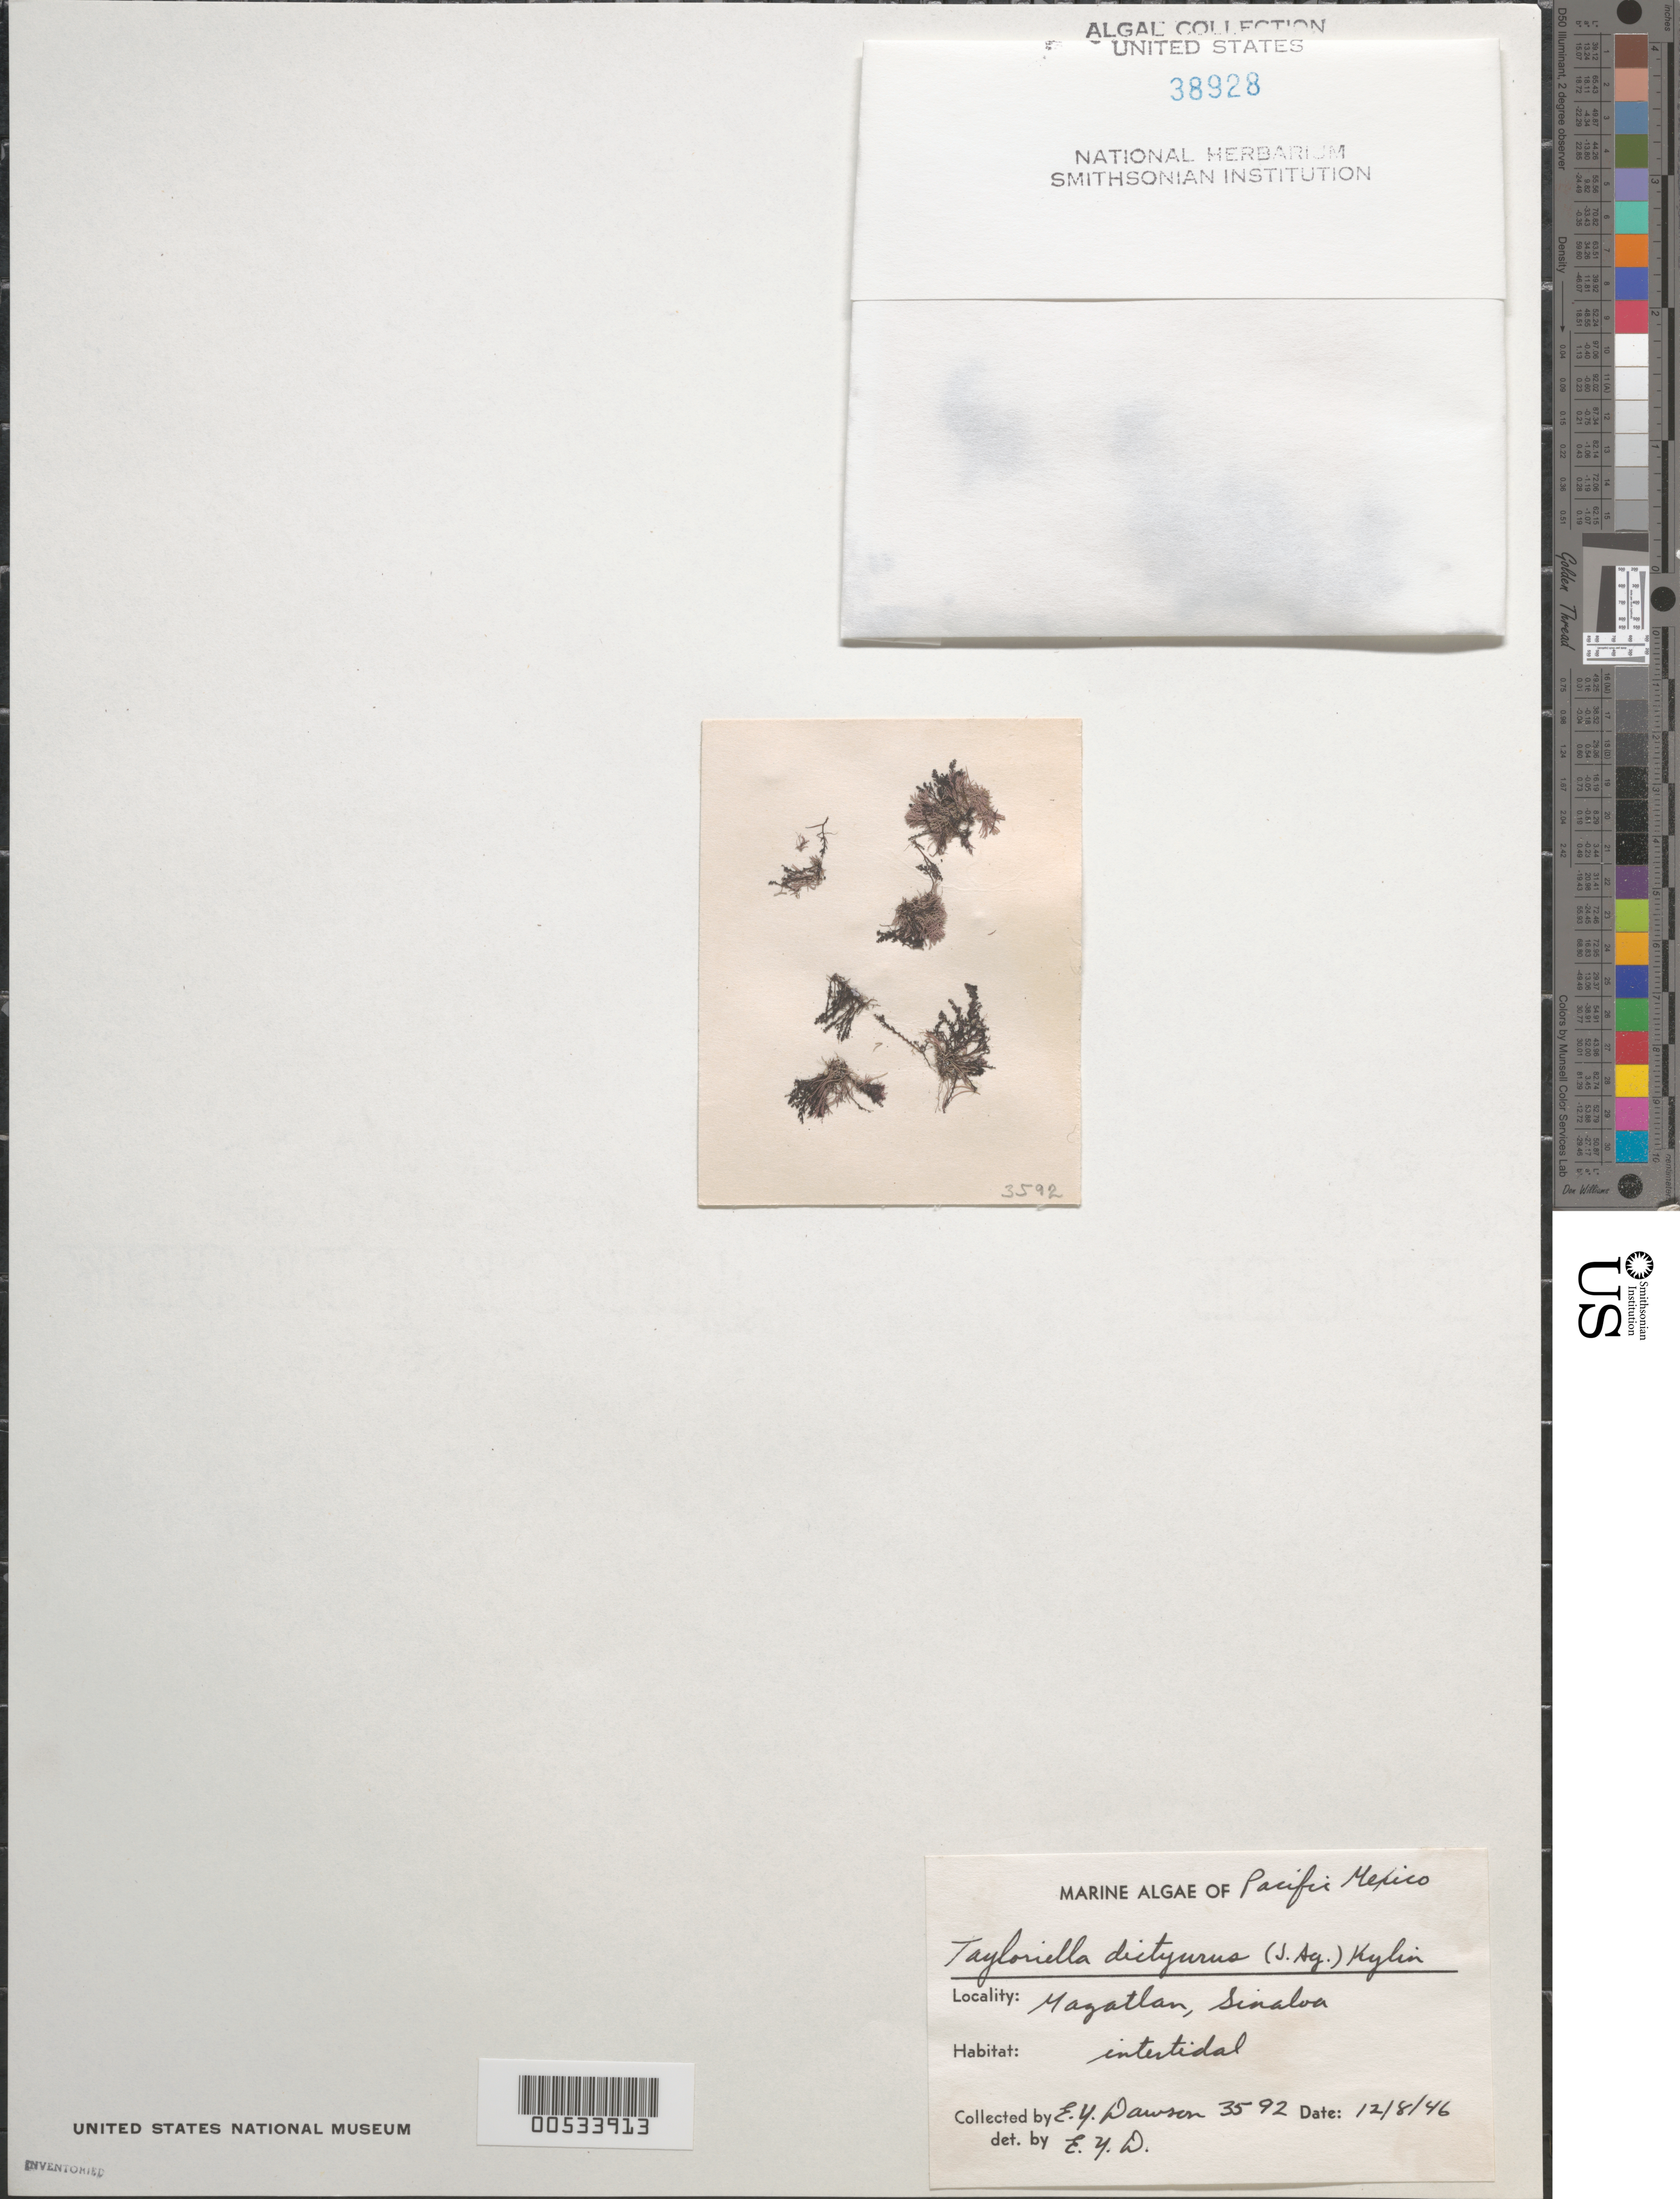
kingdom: Plantae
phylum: Rhodophyta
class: Florideophyceae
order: Ceramiales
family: Rhodomelaceae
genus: Tayloriella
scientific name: Tayloriella dictyurus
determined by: Dawson, E. Y.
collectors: E. Y. Dawson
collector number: EYD 3592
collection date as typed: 08 Dec 1946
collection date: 1946-12-08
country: Mexico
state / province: Sinaloa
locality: Mazatlan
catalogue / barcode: US 38928